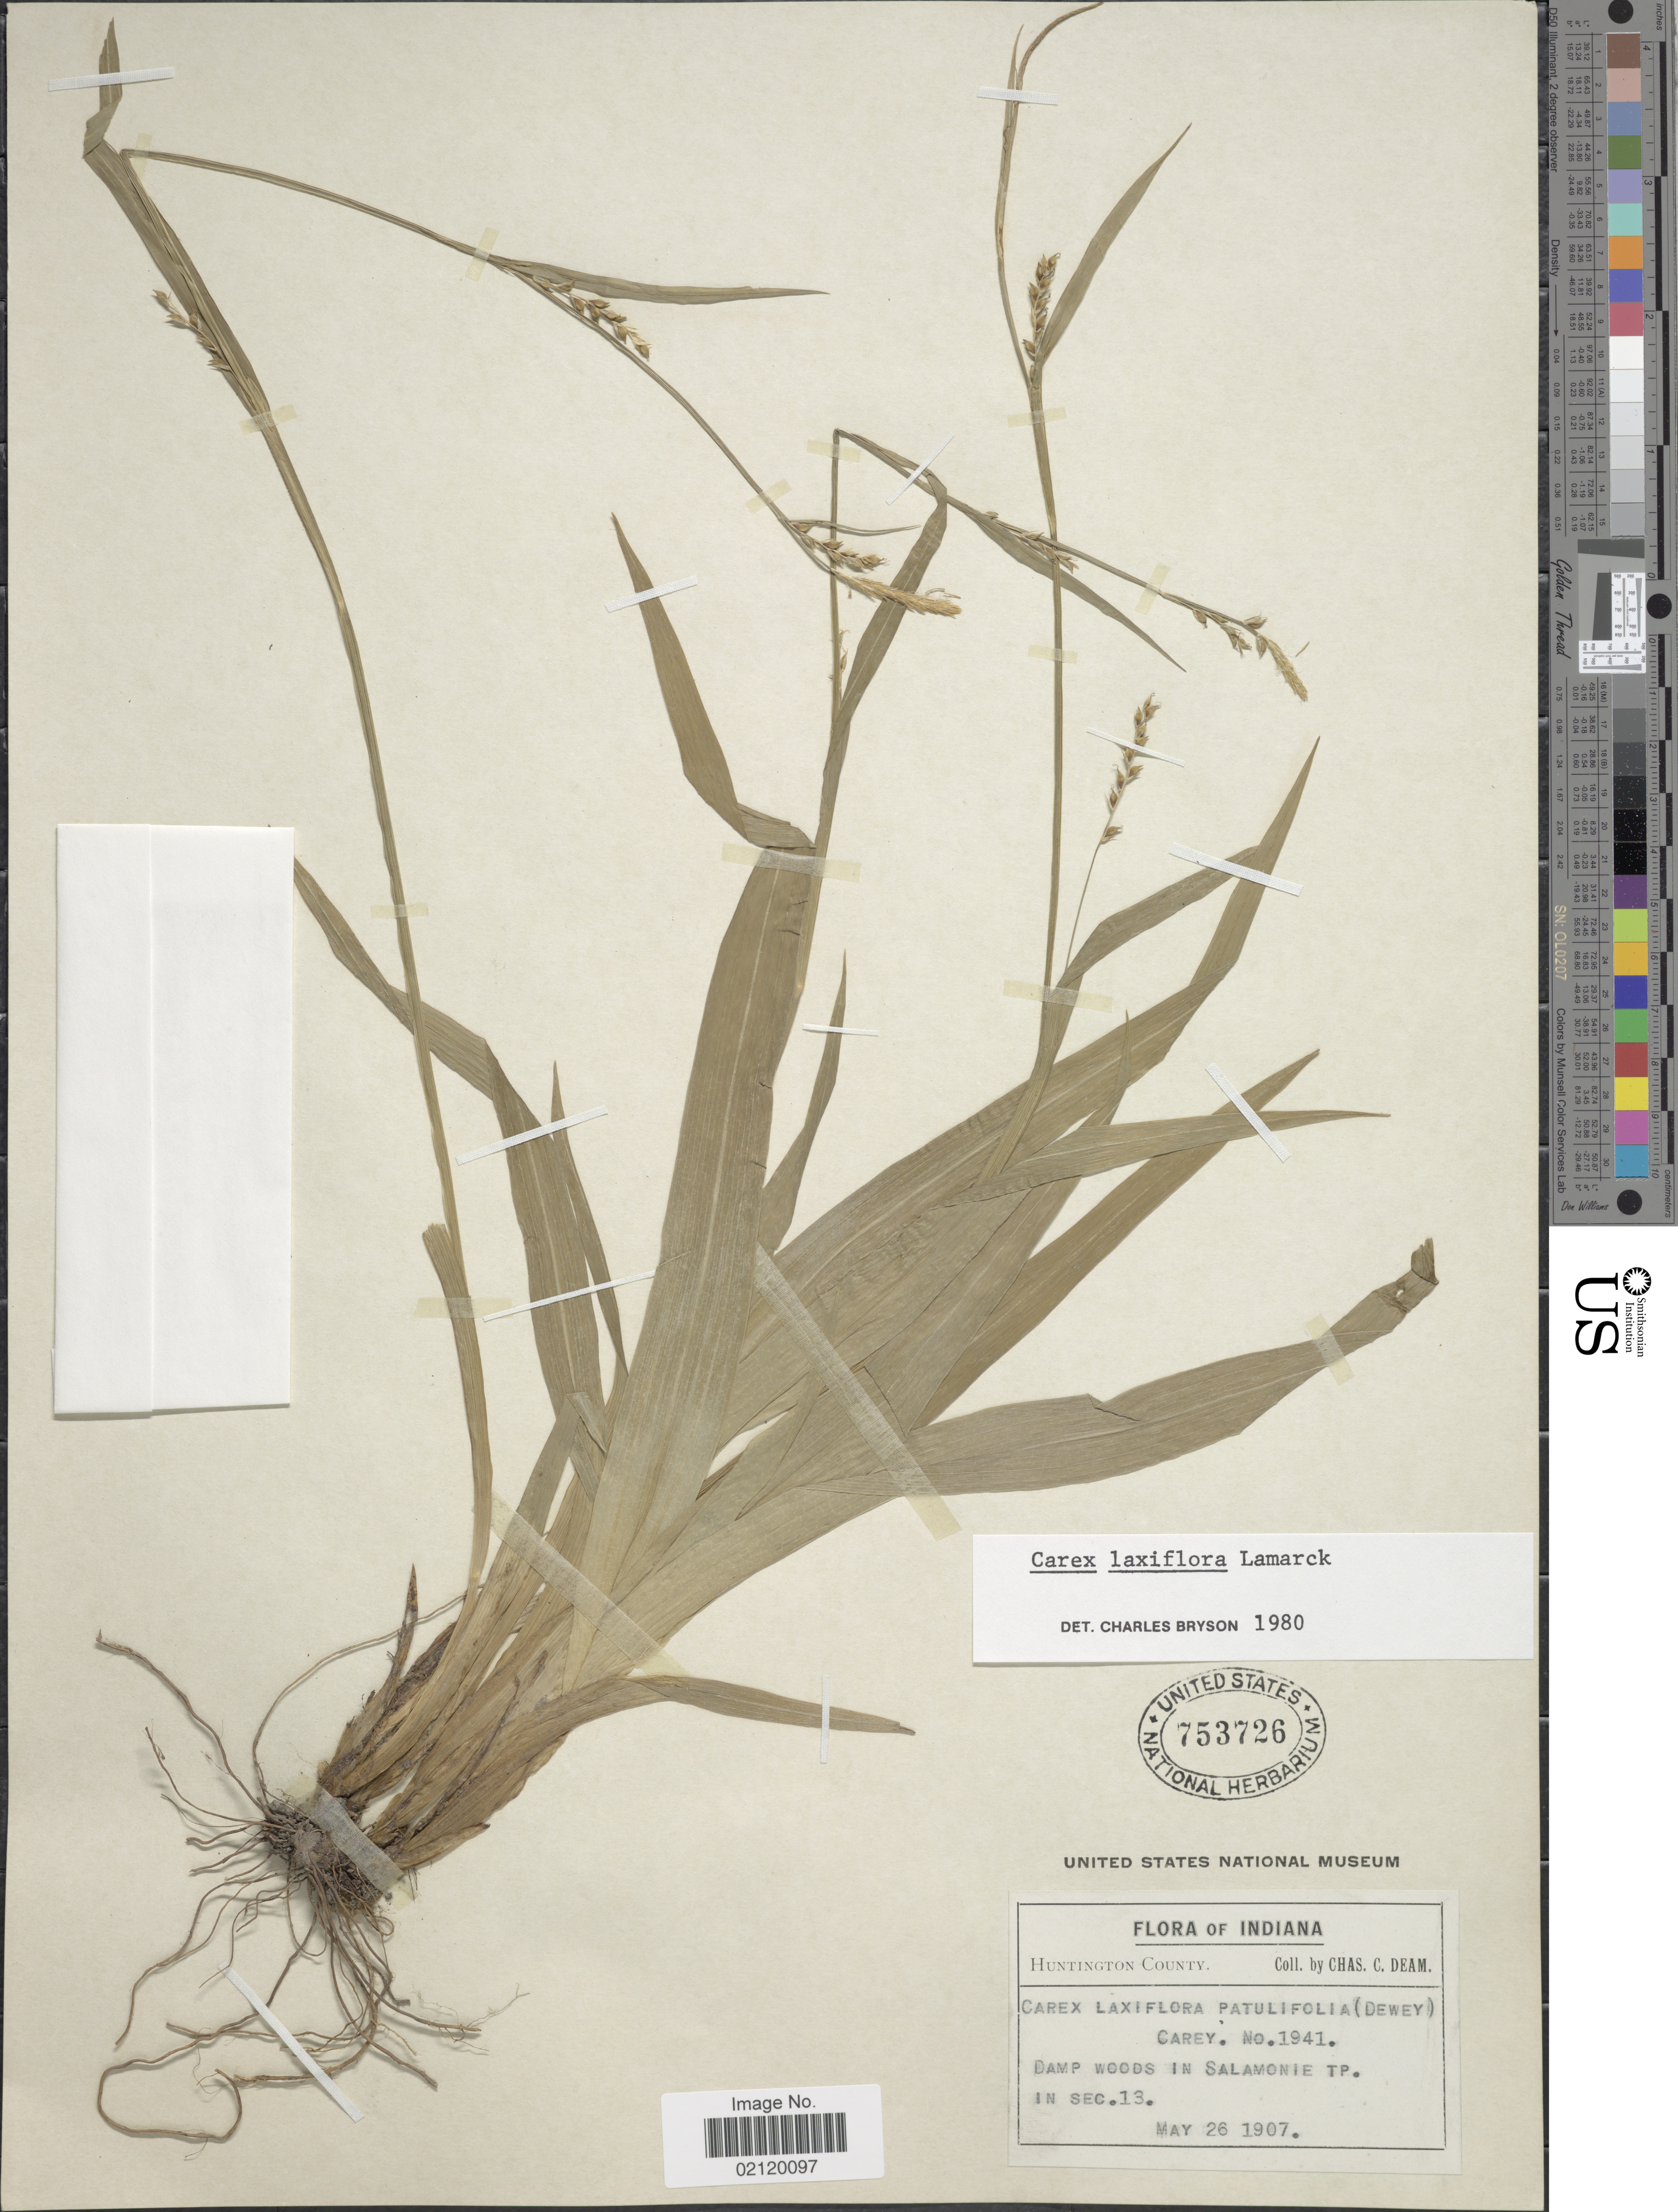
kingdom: Plantae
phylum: Tracheophyta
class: Liliopsida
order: Poales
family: Cyperaceae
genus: Carex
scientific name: Carex laxiflora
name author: Lam.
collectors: C. C. Deam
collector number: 1941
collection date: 1907-05-26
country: United States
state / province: Indiana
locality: Huntington County. Damp woods in Salamonie Tp. In sec. 13.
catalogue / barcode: US 753726